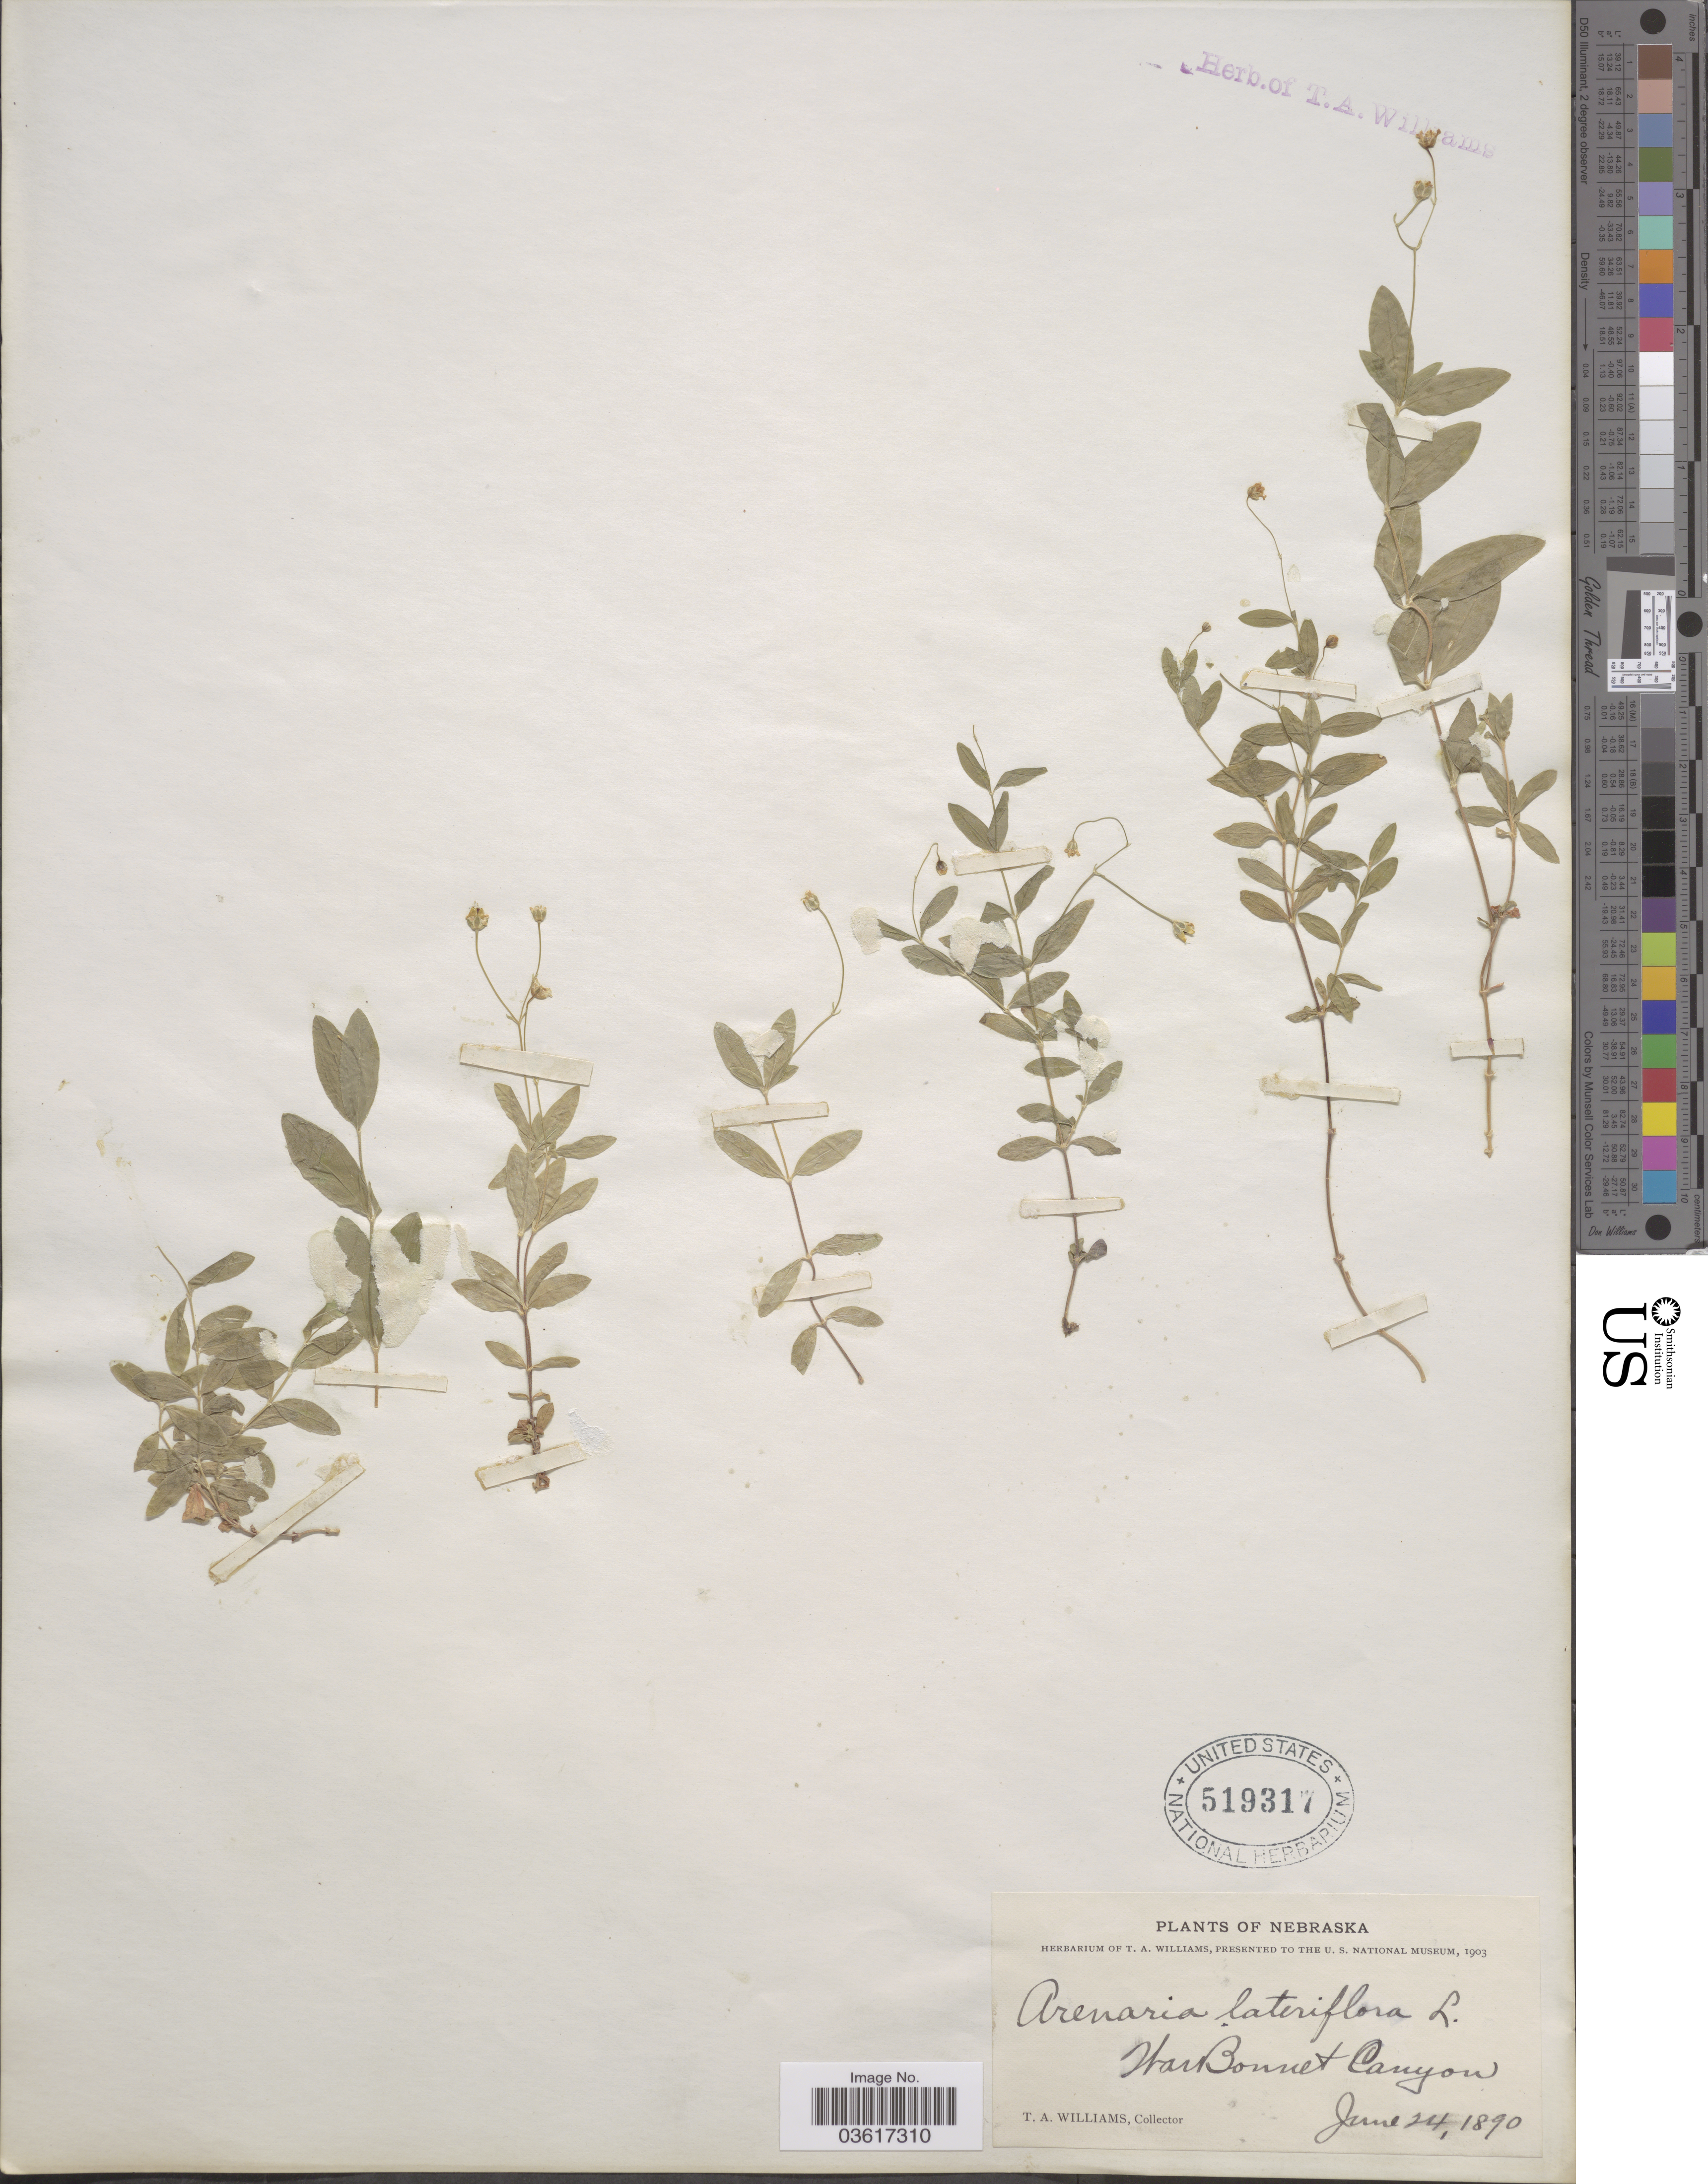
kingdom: Plantae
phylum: Tracheophyta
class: Magnoliopsida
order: Caryophyllales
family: Caryophyllaceae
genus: Moehringia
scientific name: Moehringia lateriflora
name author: (L.) Fenzl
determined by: Strong, Mark T., (BOT), Smithsonian Institution - National Museum of Natural History (UNITED STATES)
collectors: T. Williams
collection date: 1890-06-24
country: United States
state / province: Nebraska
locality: War Bonnet Canyon.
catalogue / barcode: US 519317